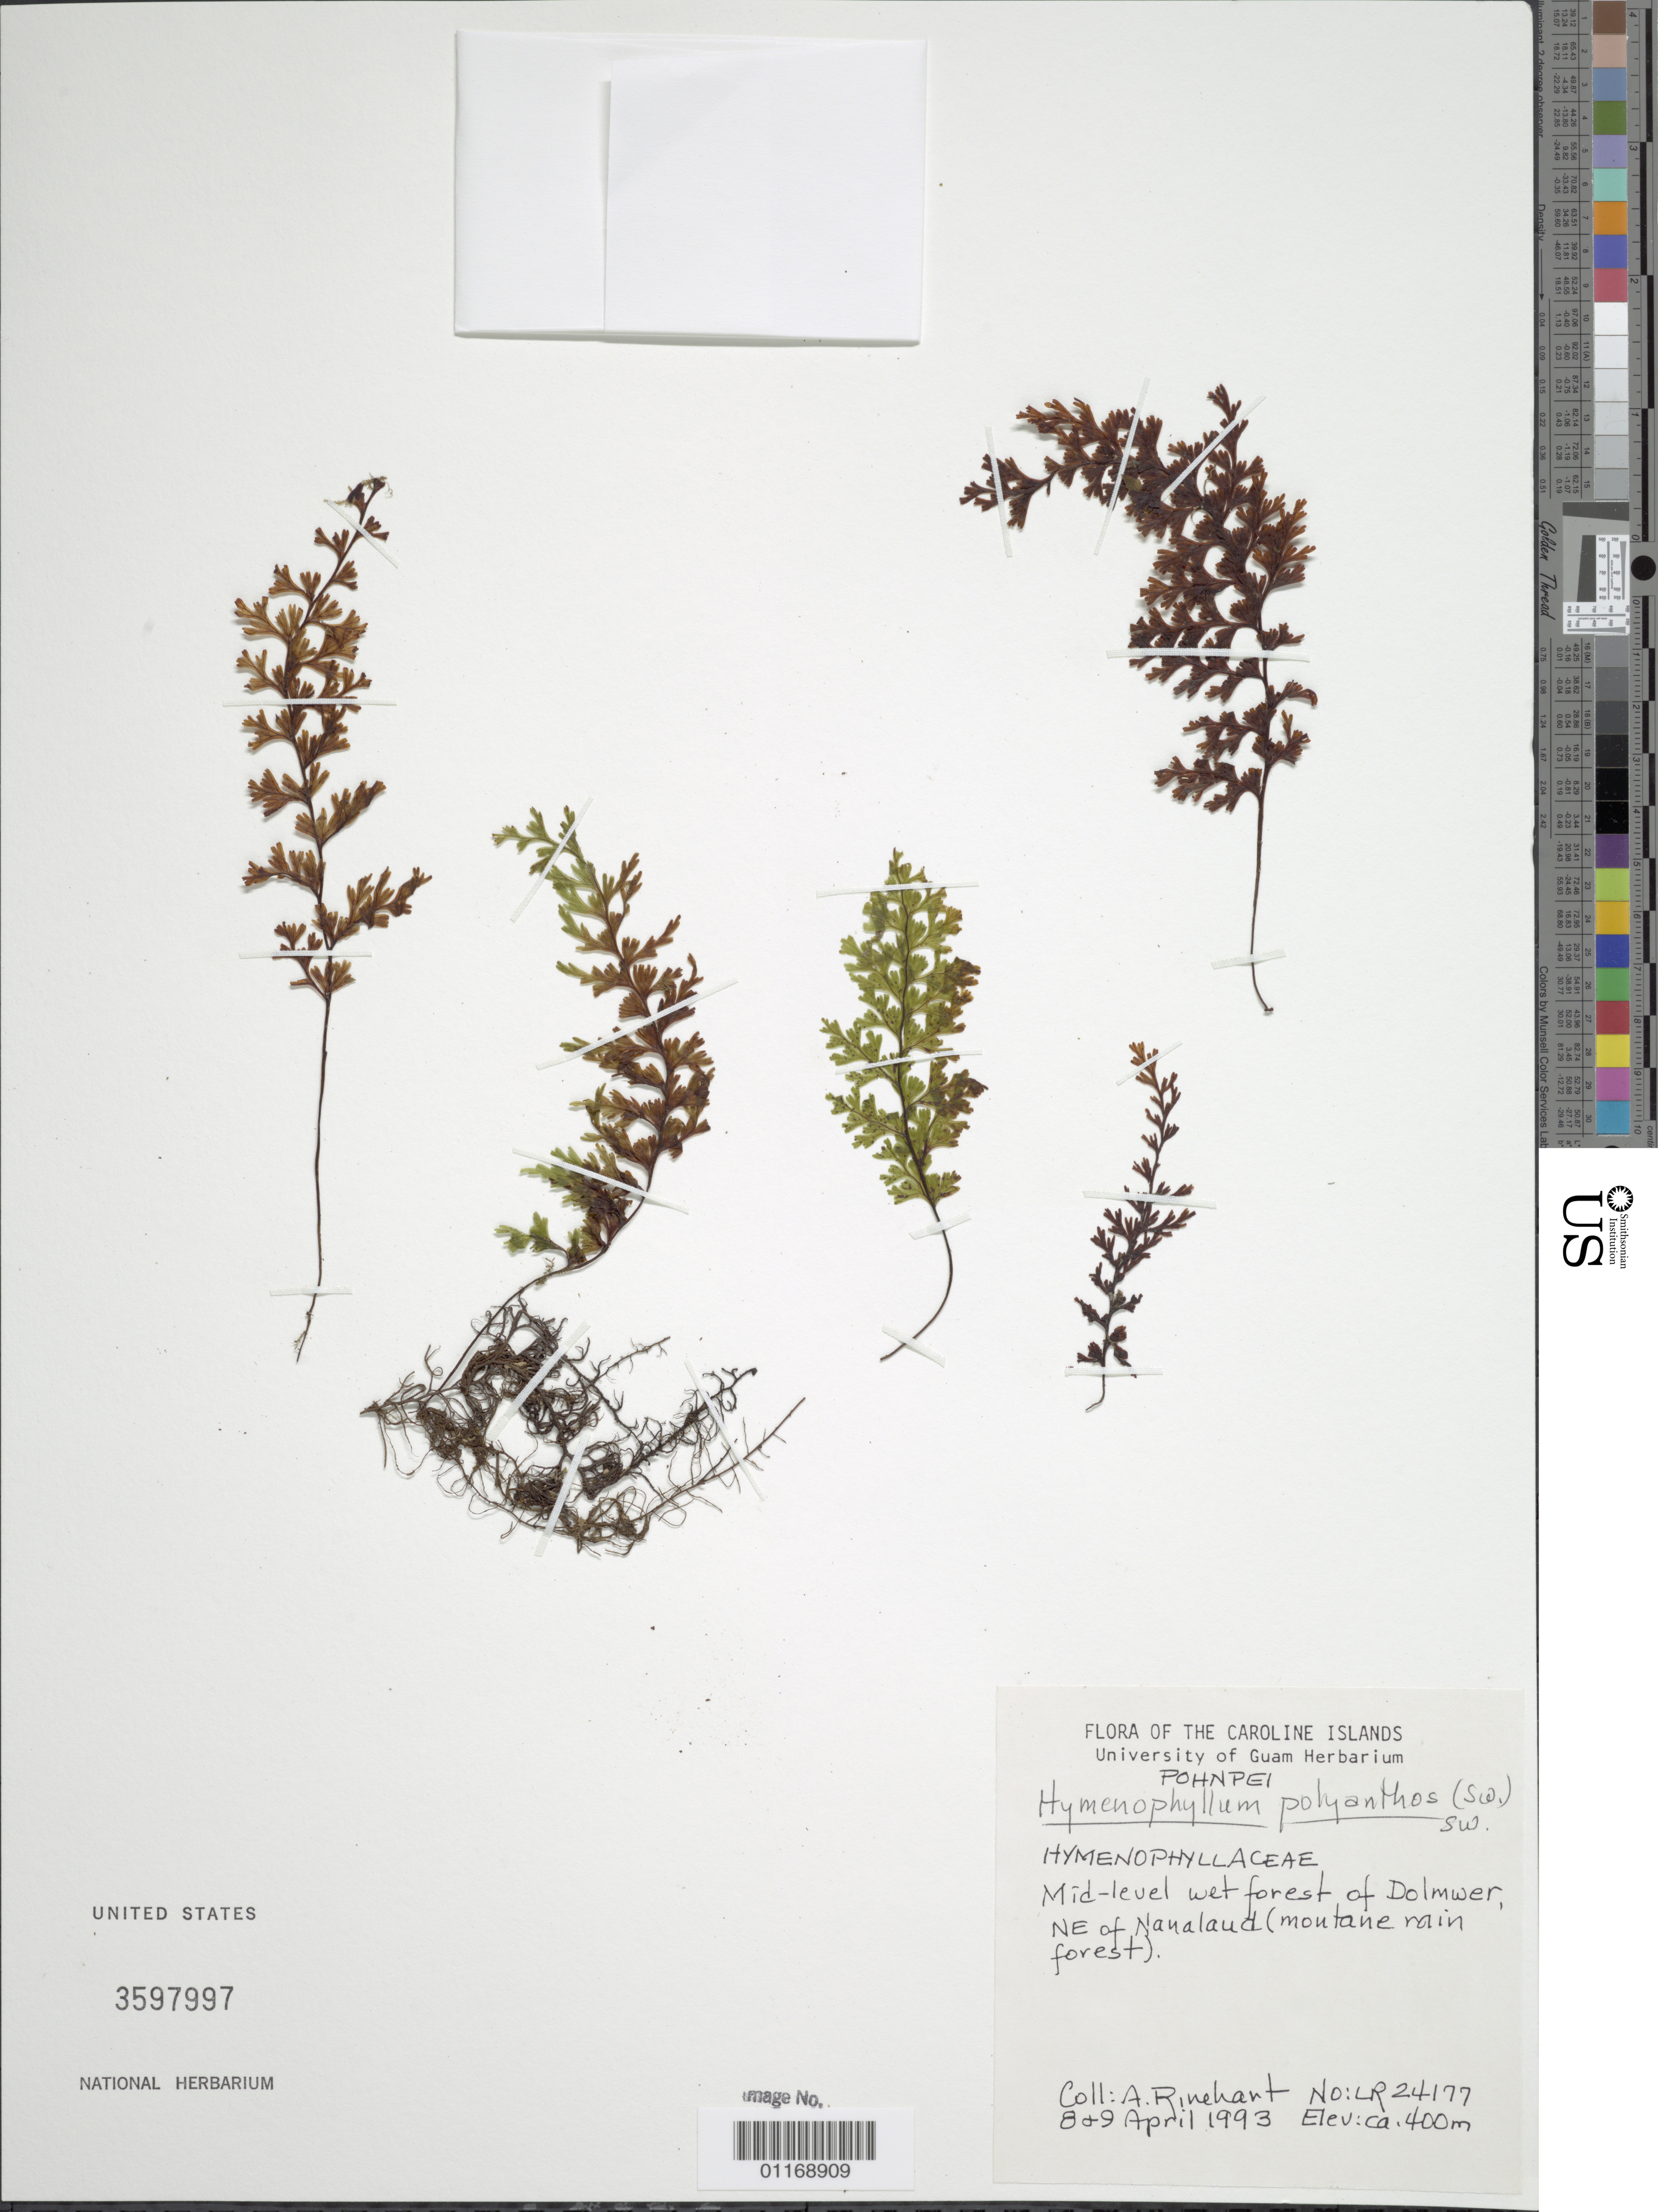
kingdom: Plantae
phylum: Tracheophyta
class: Polypodiopsida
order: Hymenophyllales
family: Hymenophyllaceae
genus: Hymenophyllum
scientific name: Hymenophyllum polyanthos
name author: (Sw.) Sw.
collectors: A. Rinehart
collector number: LR24177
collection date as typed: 08 Apr 1993 to 09 Apr 1993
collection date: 1993-04-08/1993-04-09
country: Micronesia, Federated States of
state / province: Pohnpei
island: Pohnpei [Ponape]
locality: Pohnpei, mt. nanalaud, dolmwer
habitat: Mid-level wet forest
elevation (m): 400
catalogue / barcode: US 3597997